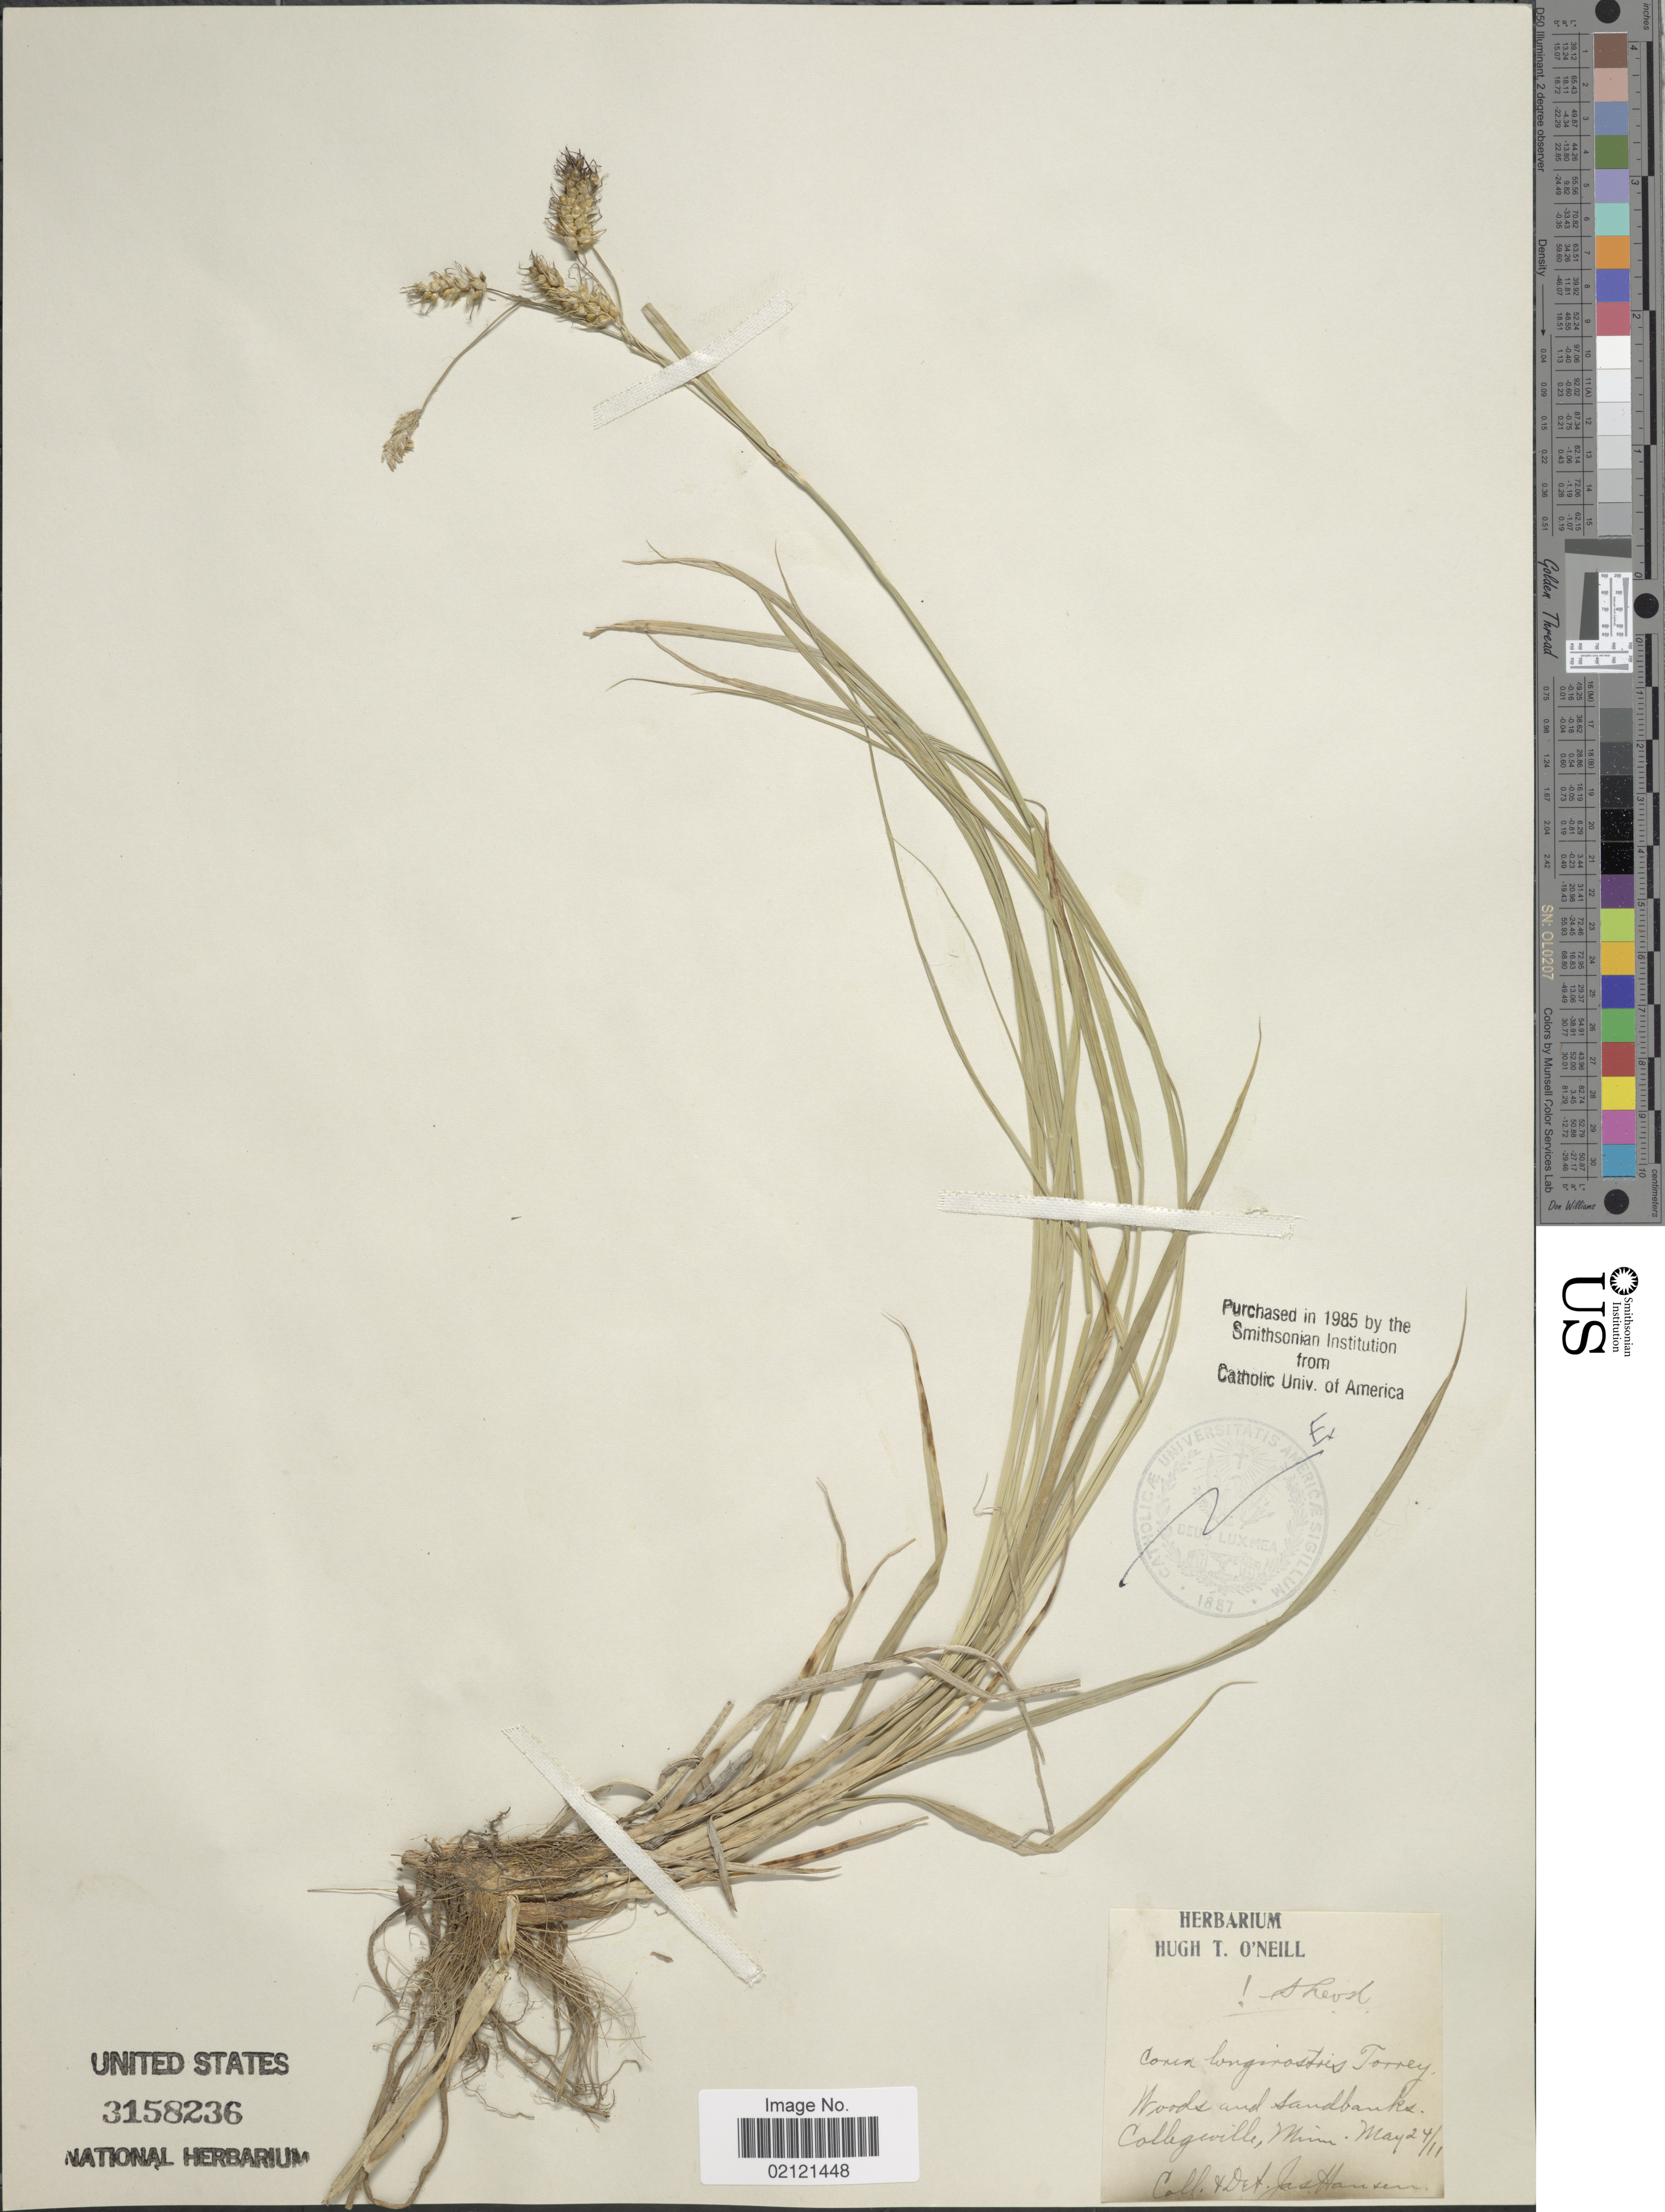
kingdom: Plantae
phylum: Tracheophyta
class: Liliopsida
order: Poales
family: Cyperaceae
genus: Carex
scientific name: Carex sprengelii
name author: Dewey ex Spreng.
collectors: J. Hansen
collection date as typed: Transcribed d/m/y: 24/5/11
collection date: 1911-05-24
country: United States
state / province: Minnesota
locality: Woods and sandbanks, Collegeville,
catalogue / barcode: US 3158236